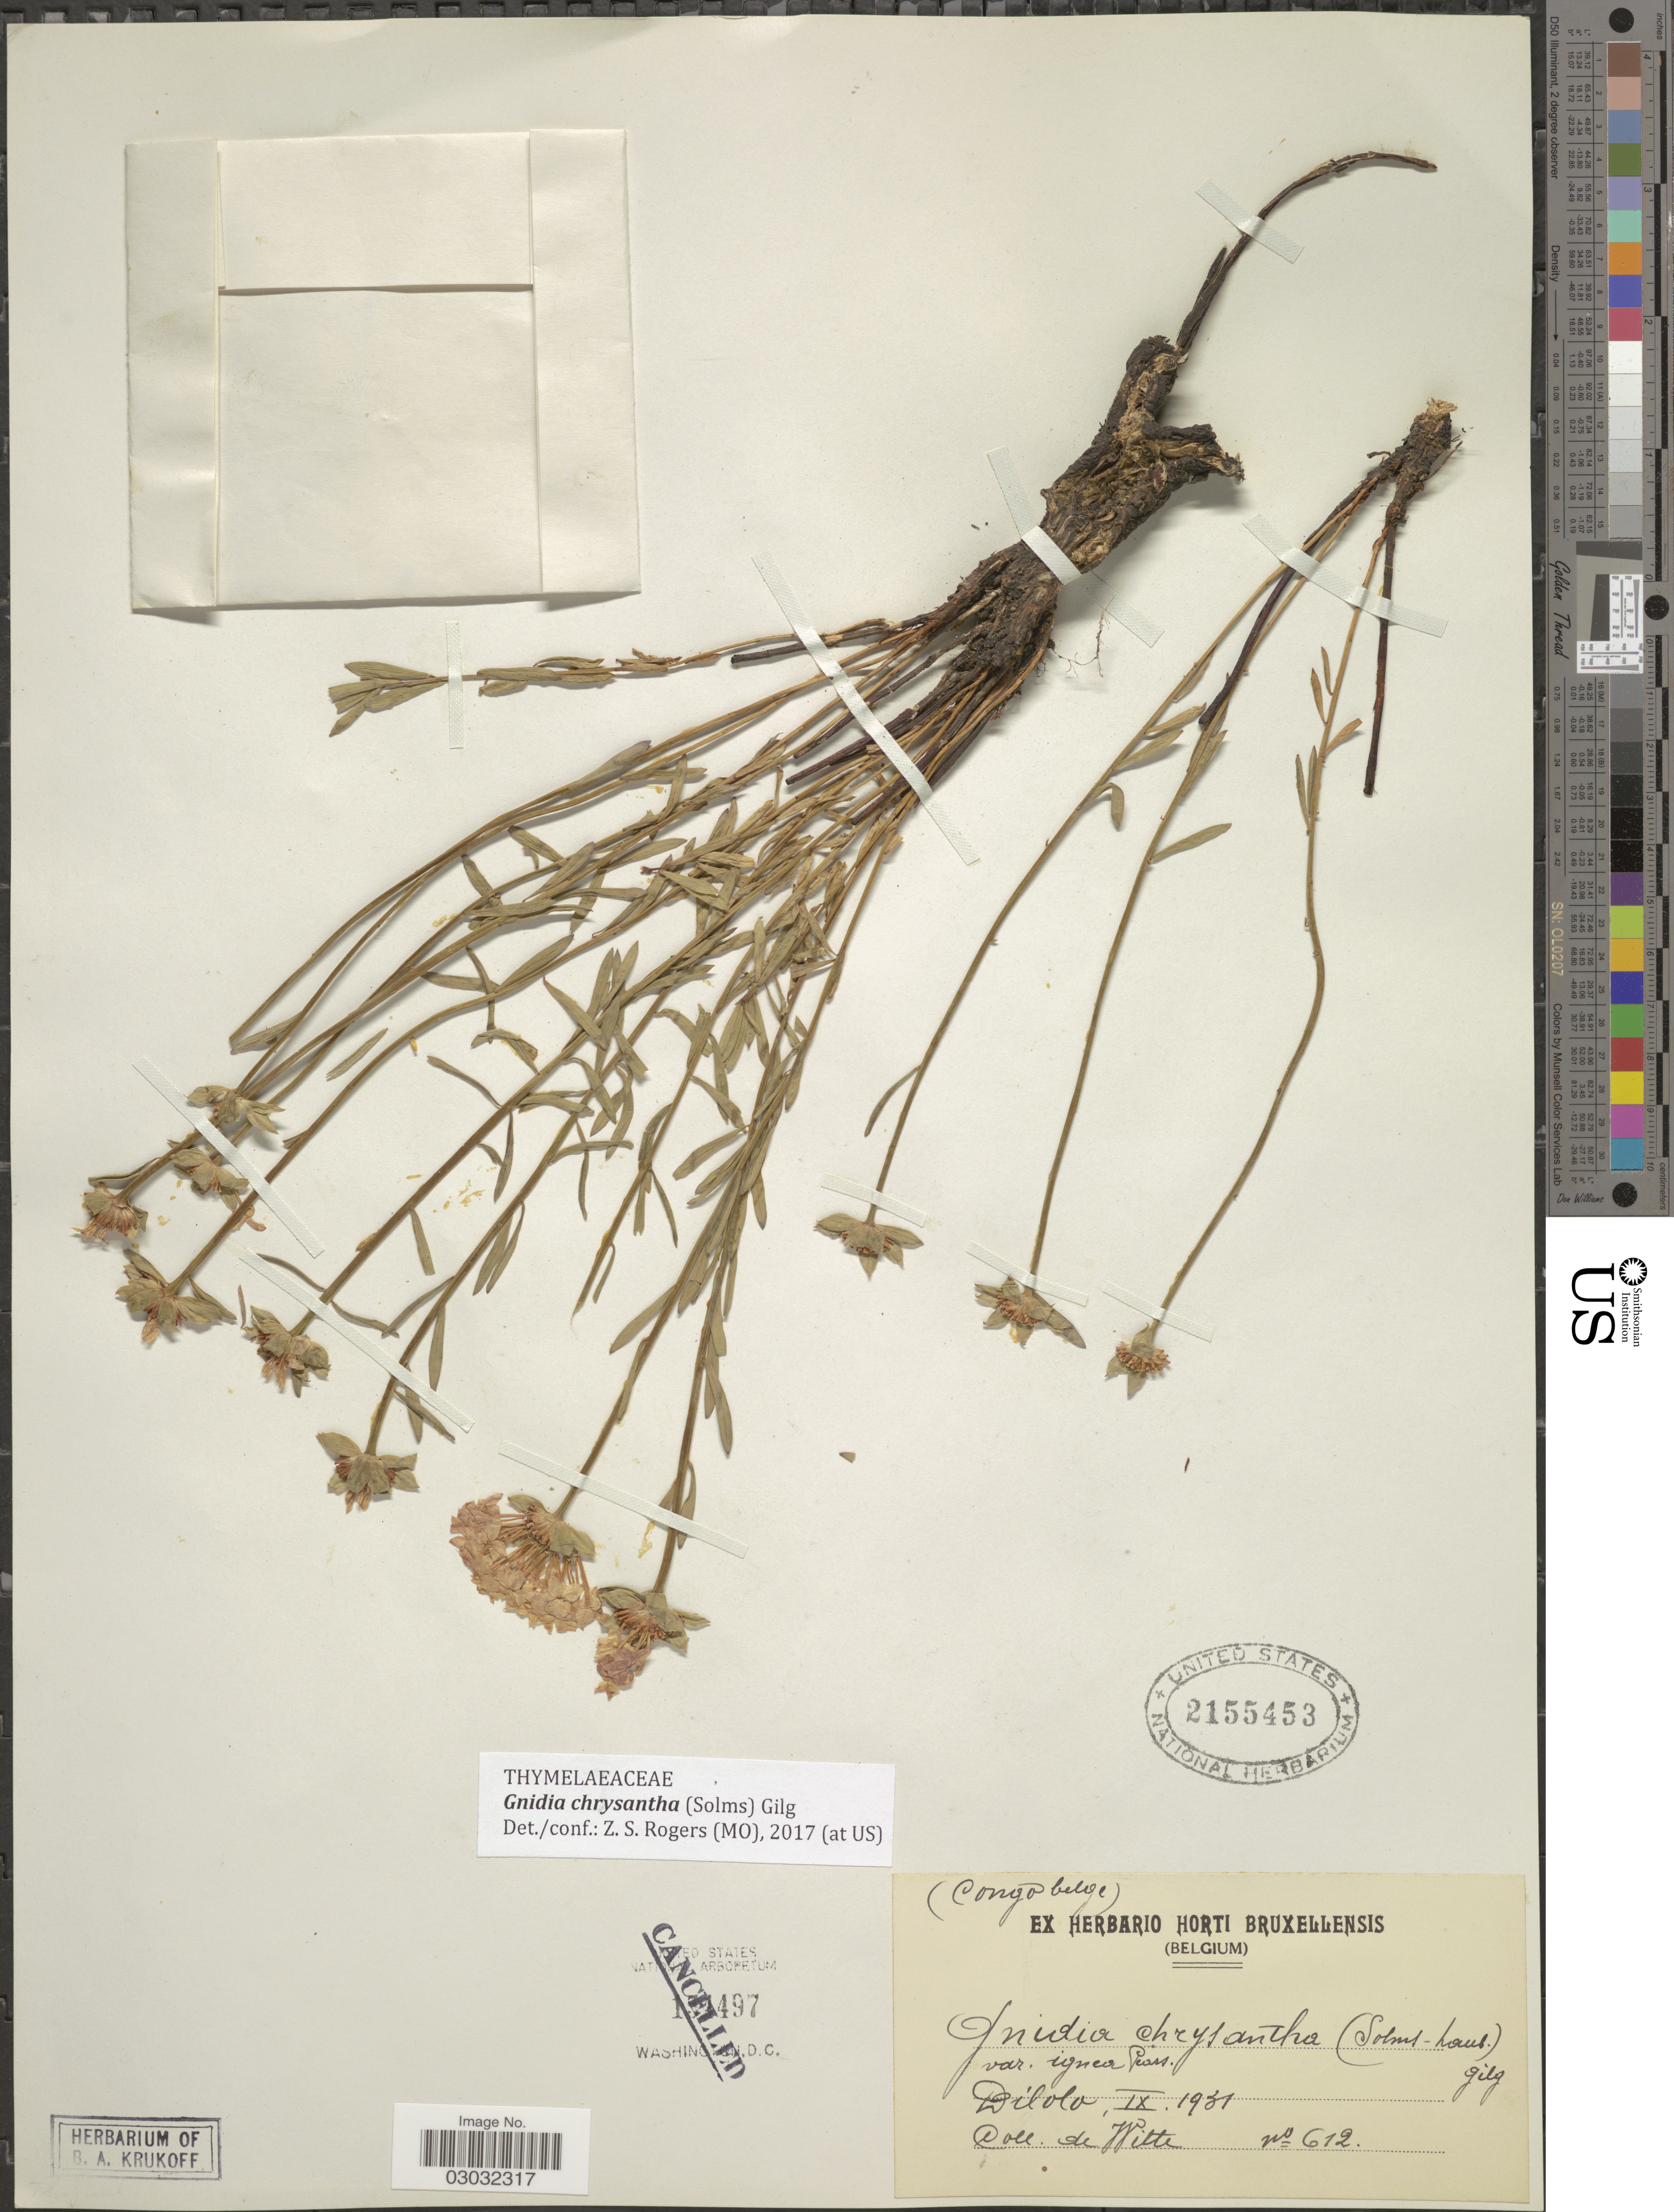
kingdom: Plantae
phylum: Tracheophyta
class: Magnoliopsida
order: Malvales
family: Thymelaeaceae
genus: Lasiosiphon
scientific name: Lasiosiphon chrysnathus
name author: (Solms ex Schweinf.) Olaniyan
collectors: -. de Witte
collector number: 612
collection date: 1931-09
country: Congo, Democratic Republic of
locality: (Congo Belge). Dilolo.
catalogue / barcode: US 2155453